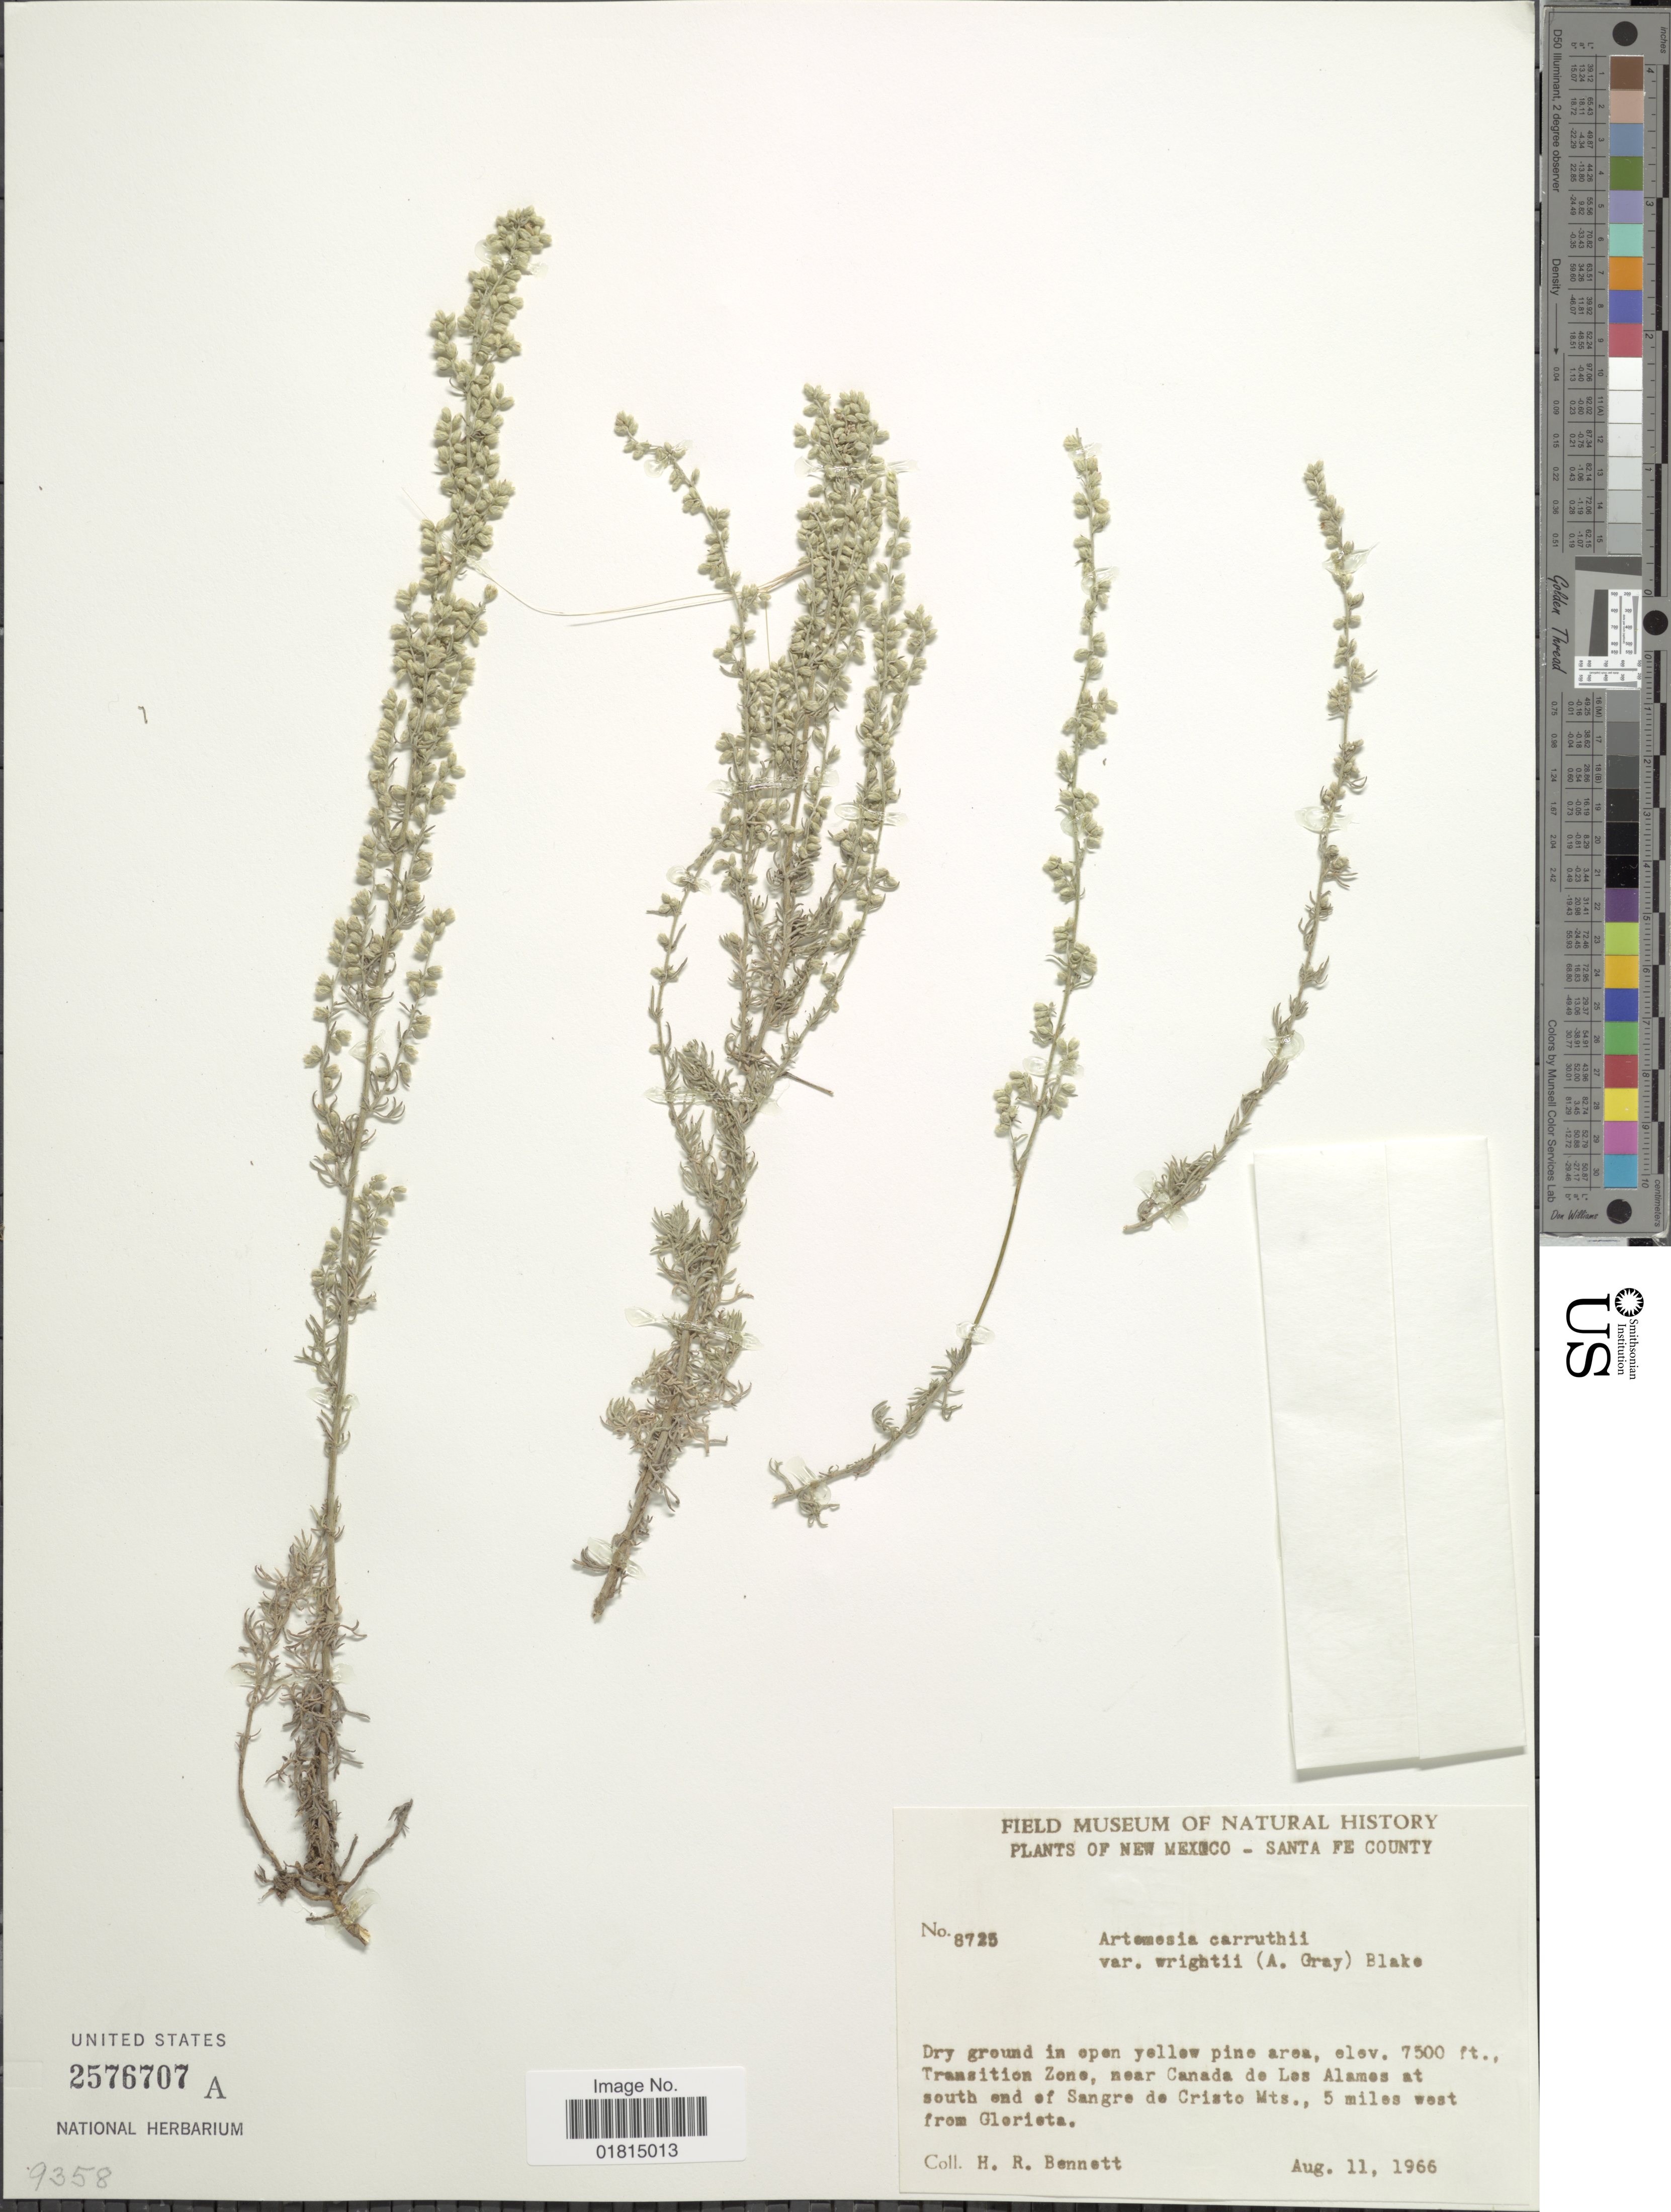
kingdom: Plantae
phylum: Tracheophyta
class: Magnoliopsida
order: Asterales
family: Asteraceae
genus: Artemisia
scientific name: Artemisia carruthii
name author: Alph. Wood ex Carruth.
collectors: H. R. Bennett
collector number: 8725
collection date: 1966-08-11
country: United States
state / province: New Mexico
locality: Santa Fe County. Transition Zone, near Canada de Los Alames at south end of Sangre de Cristo Mts., 5 miles west from Gleriota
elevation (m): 2225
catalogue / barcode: US 2576707A